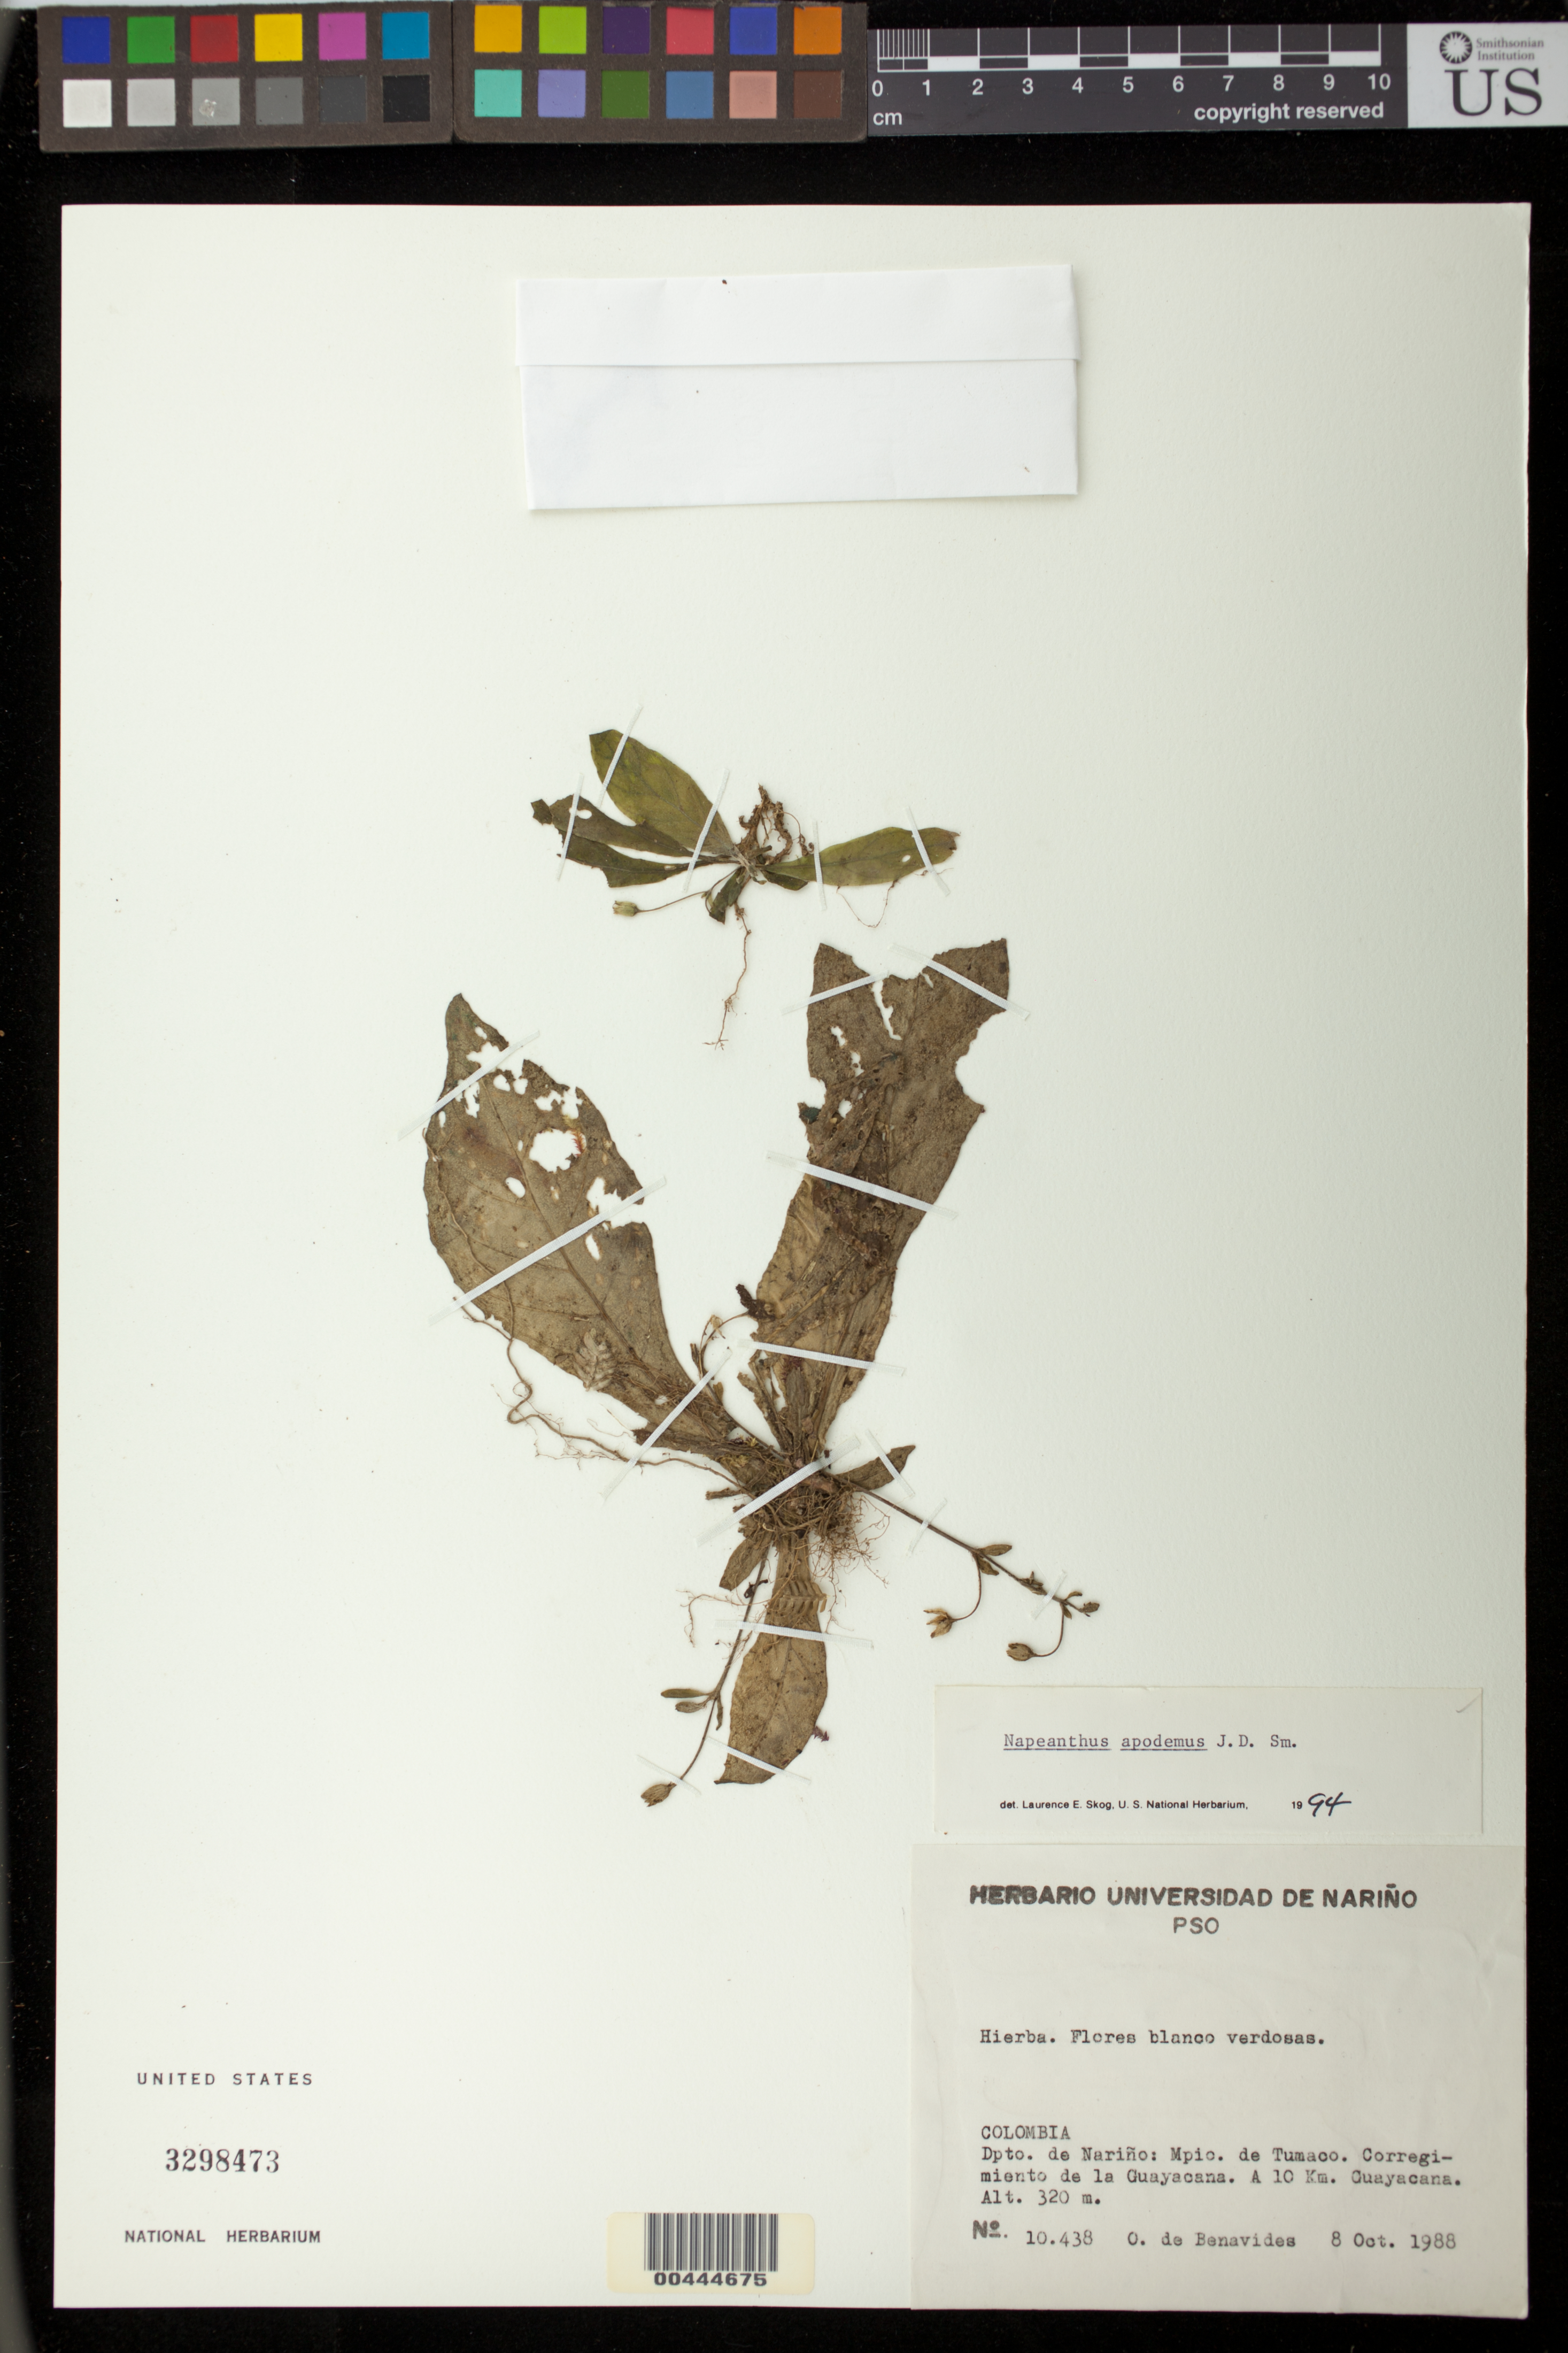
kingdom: Plantae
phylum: Tracheophyta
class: Magnoliopsida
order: Lamiales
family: Gesneriaceae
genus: Napeanthus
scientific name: Napeanthus apodemus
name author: Donn. Sm.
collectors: Olga S. de Benavides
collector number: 10438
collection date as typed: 08 Oct 1988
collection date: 1988-10-08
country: Colombia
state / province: Nariño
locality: Tumaco mun., Corregimeinto de la guayacana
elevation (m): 320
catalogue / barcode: US 3298473